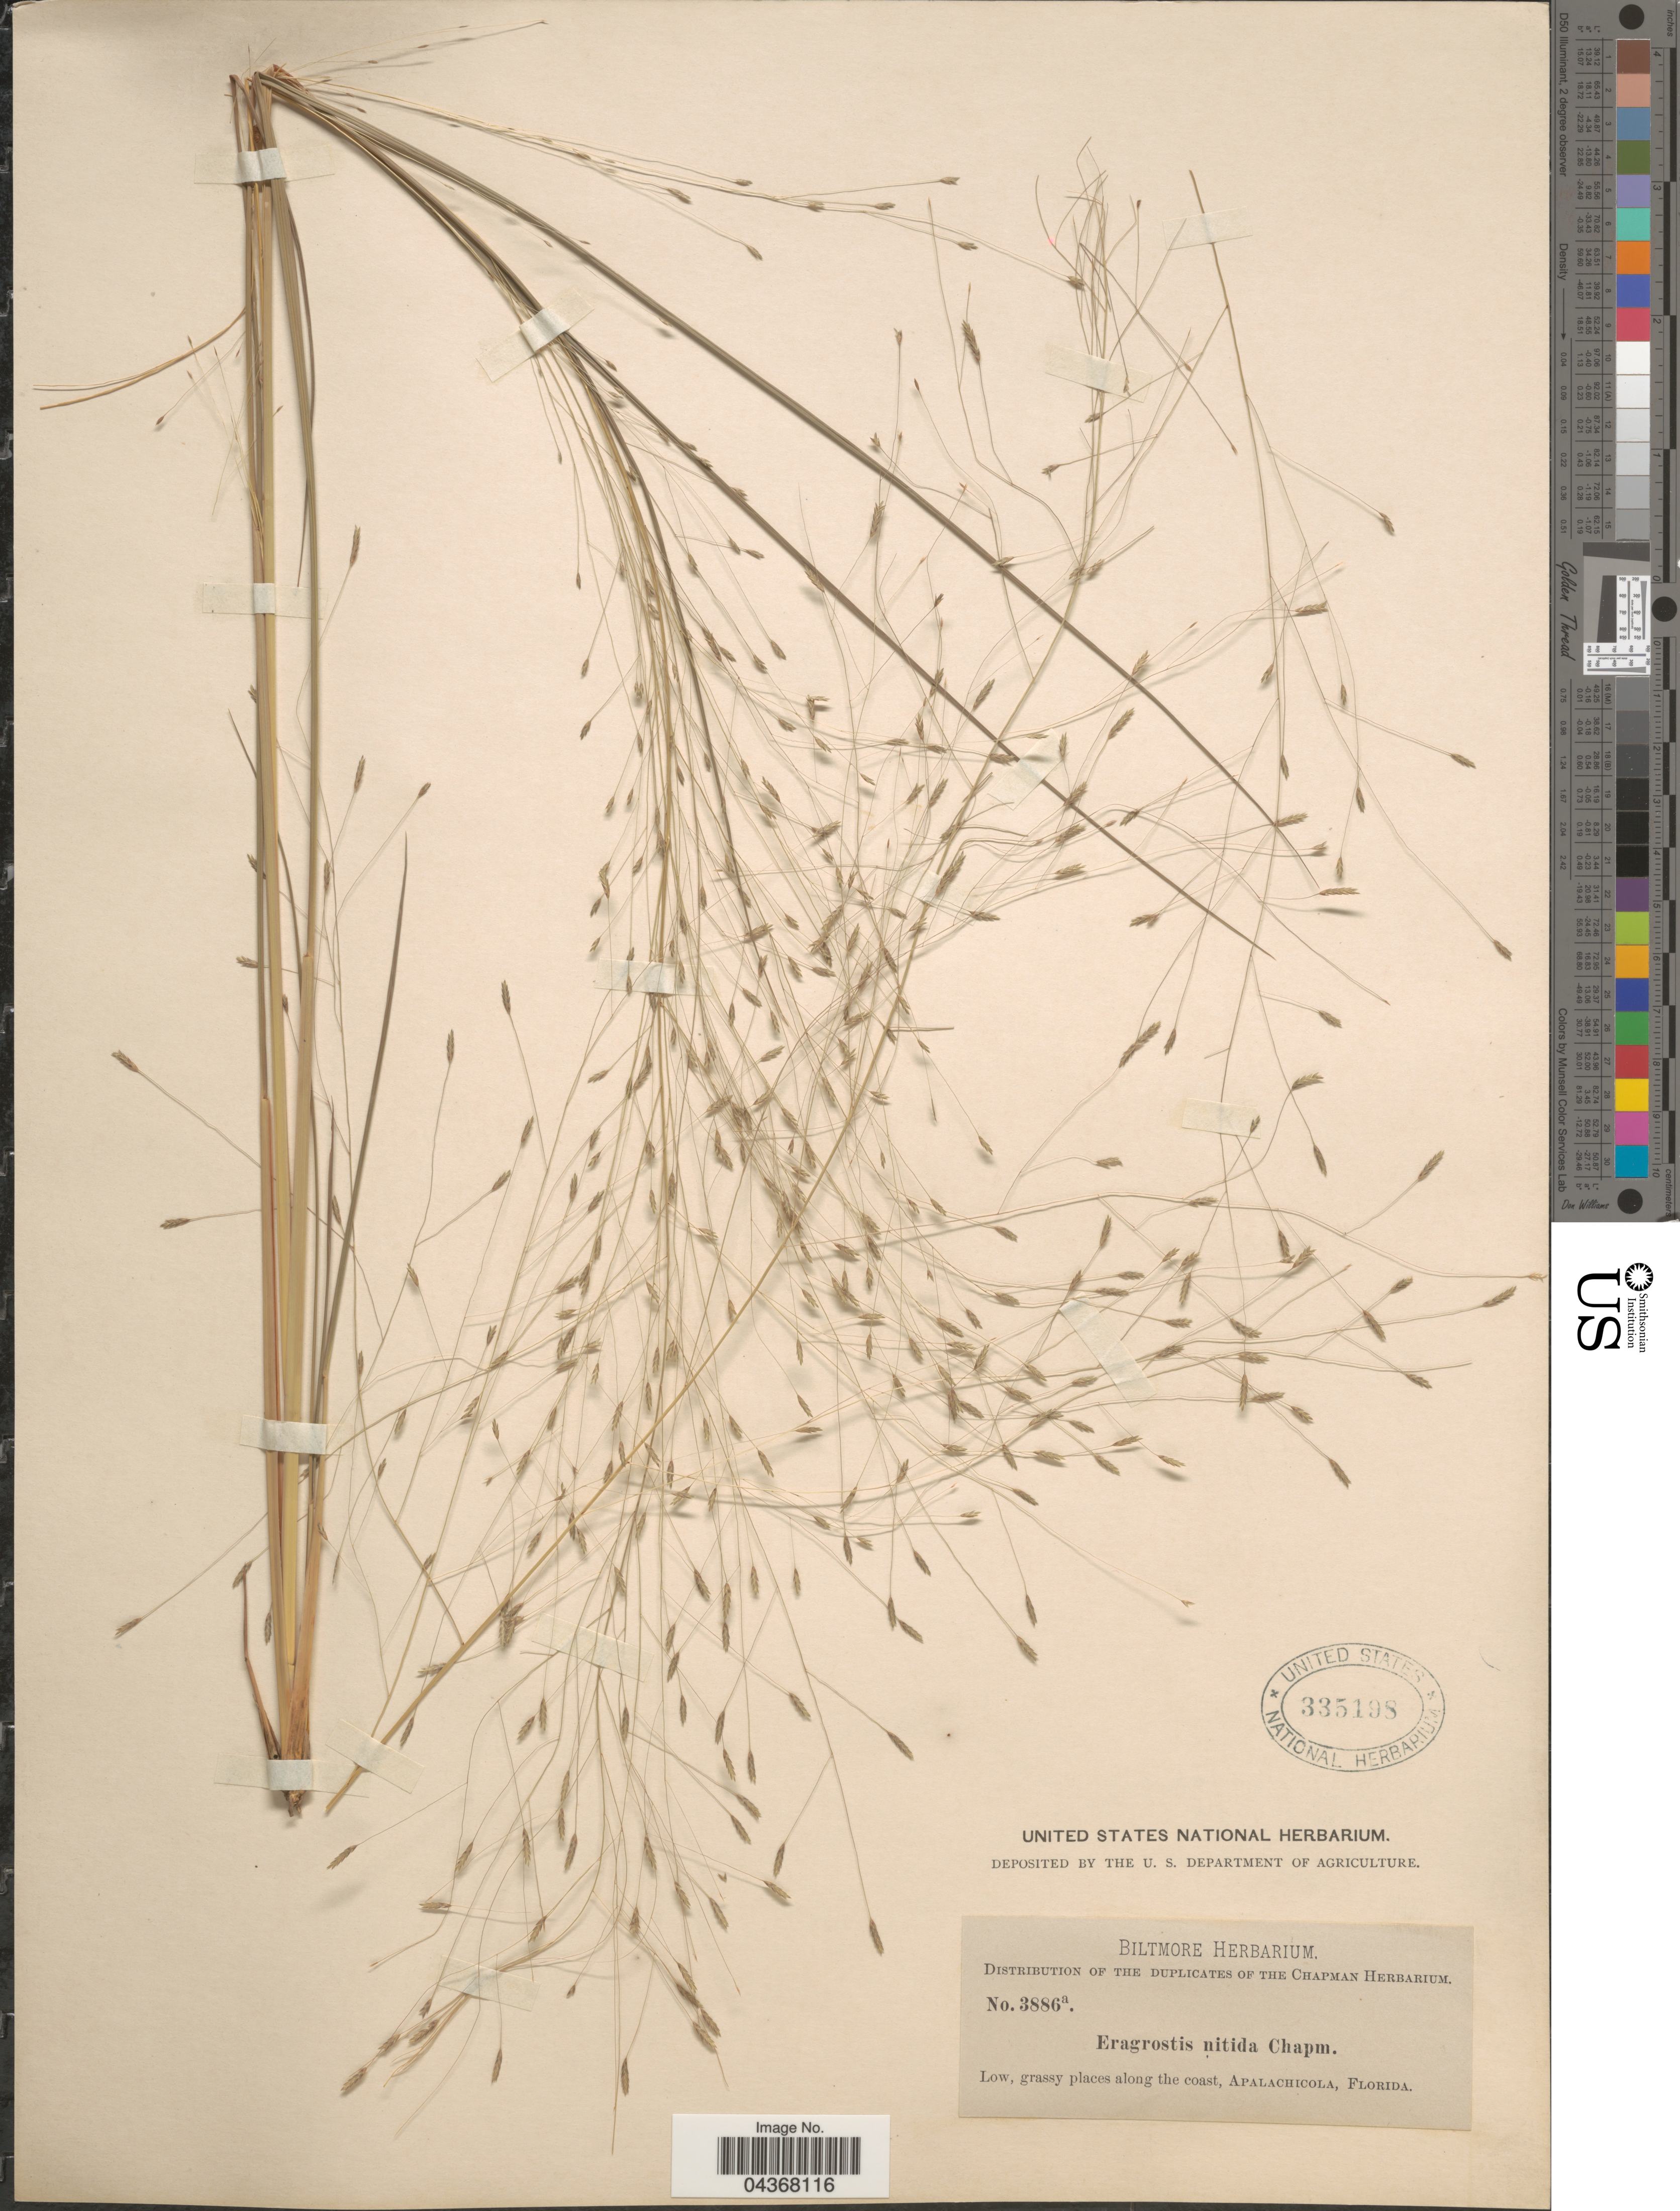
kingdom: Plantae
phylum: Tracheophyta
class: Liliopsida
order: Poales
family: Poaceae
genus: Eragrostis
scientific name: Eragrostis elliottii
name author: S. Watson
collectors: ex herb. Biltmore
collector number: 3886a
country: United States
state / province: Florida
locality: Low, grassy places along the coast, Apalachicola.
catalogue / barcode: US 335198